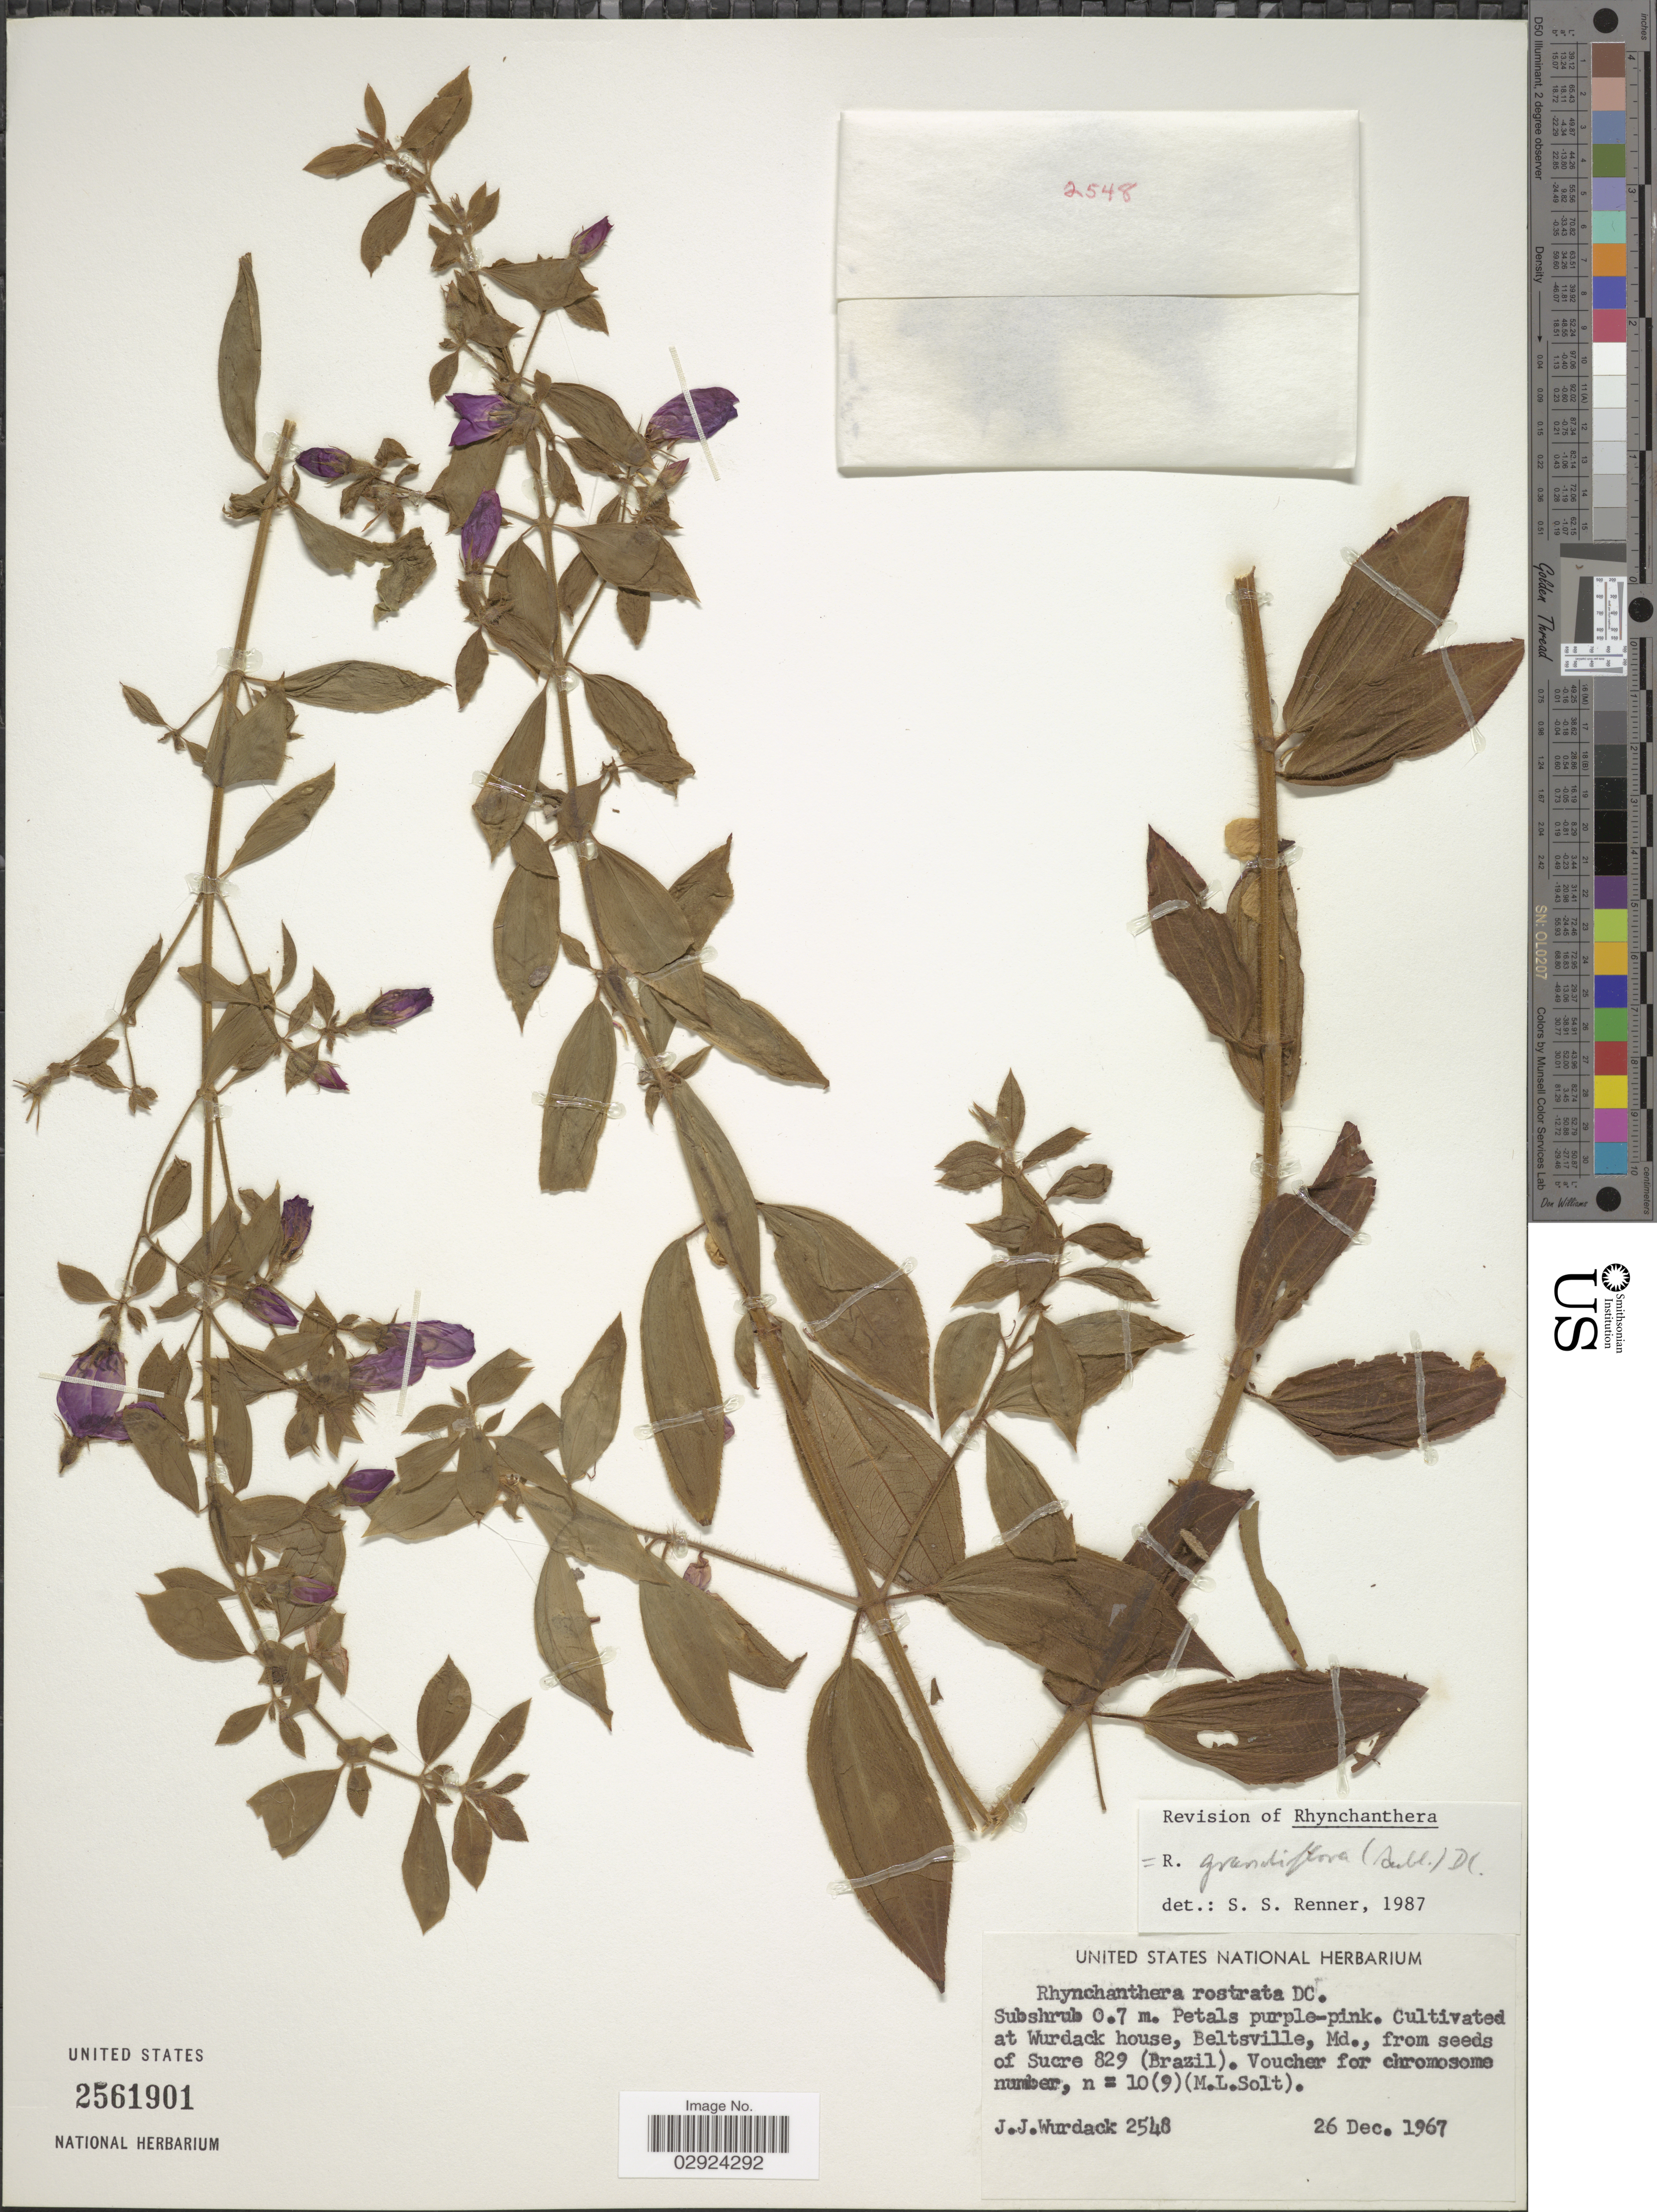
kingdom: Plantae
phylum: Tracheophyta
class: Magnoliopsida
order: Myrtales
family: Melastomataceae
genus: Rhynchanthera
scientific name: Rhynchanthera grandiflora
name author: (Aubl.) DC.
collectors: J. J. Wurdack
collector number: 2548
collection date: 1967-12-26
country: United States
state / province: Maryland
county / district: Prince George's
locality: Cultivated at Wurdack house, Beltsville, Md.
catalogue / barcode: US 2561901